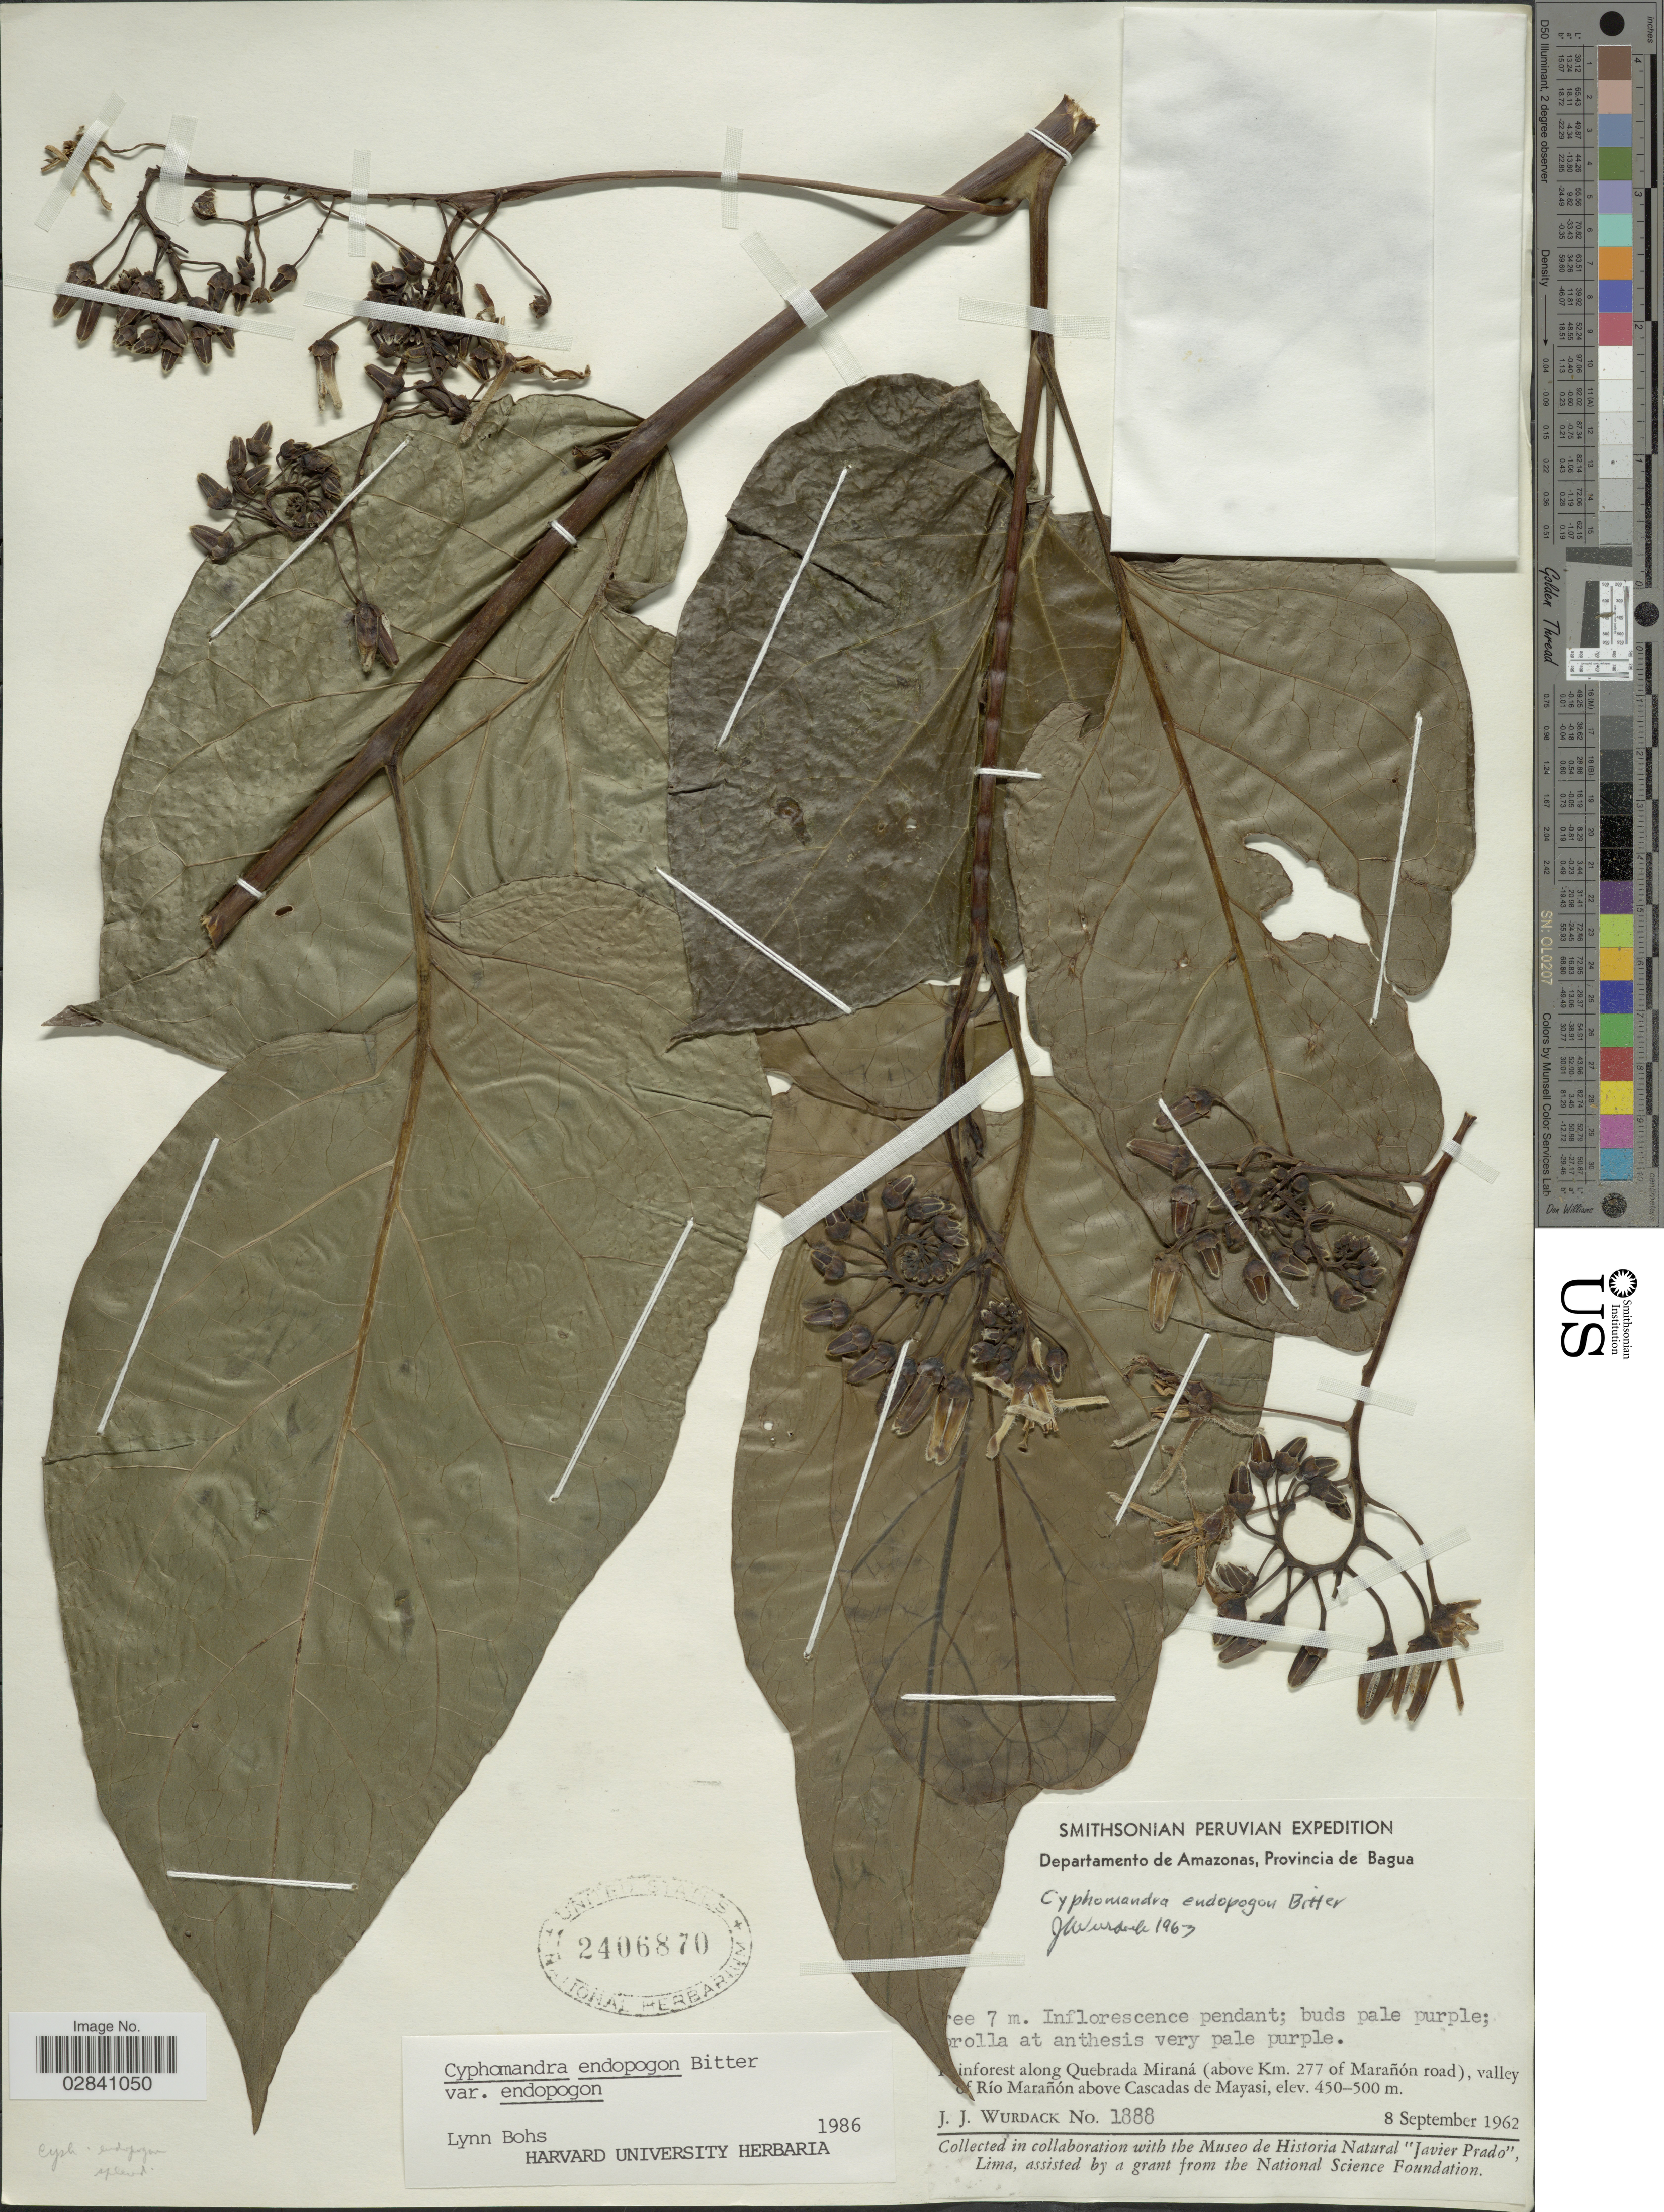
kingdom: Plantae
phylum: Tracheophyta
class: Magnoliopsida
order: Solanales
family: Solanaceae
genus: Cyphomandra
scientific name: Cyphomandra endopogon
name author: Bitter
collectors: J. J. Wurdack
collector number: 1888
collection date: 1962-09-08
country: Peru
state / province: Amazonas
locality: Departamento de Amazonas, Provincia de Bagua. Rainforest along Quebrada Miraná (above Km. 277 of Marañon road), valley of Río Marañon above Cascadas de Mayasi.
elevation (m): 450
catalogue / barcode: US 2406870